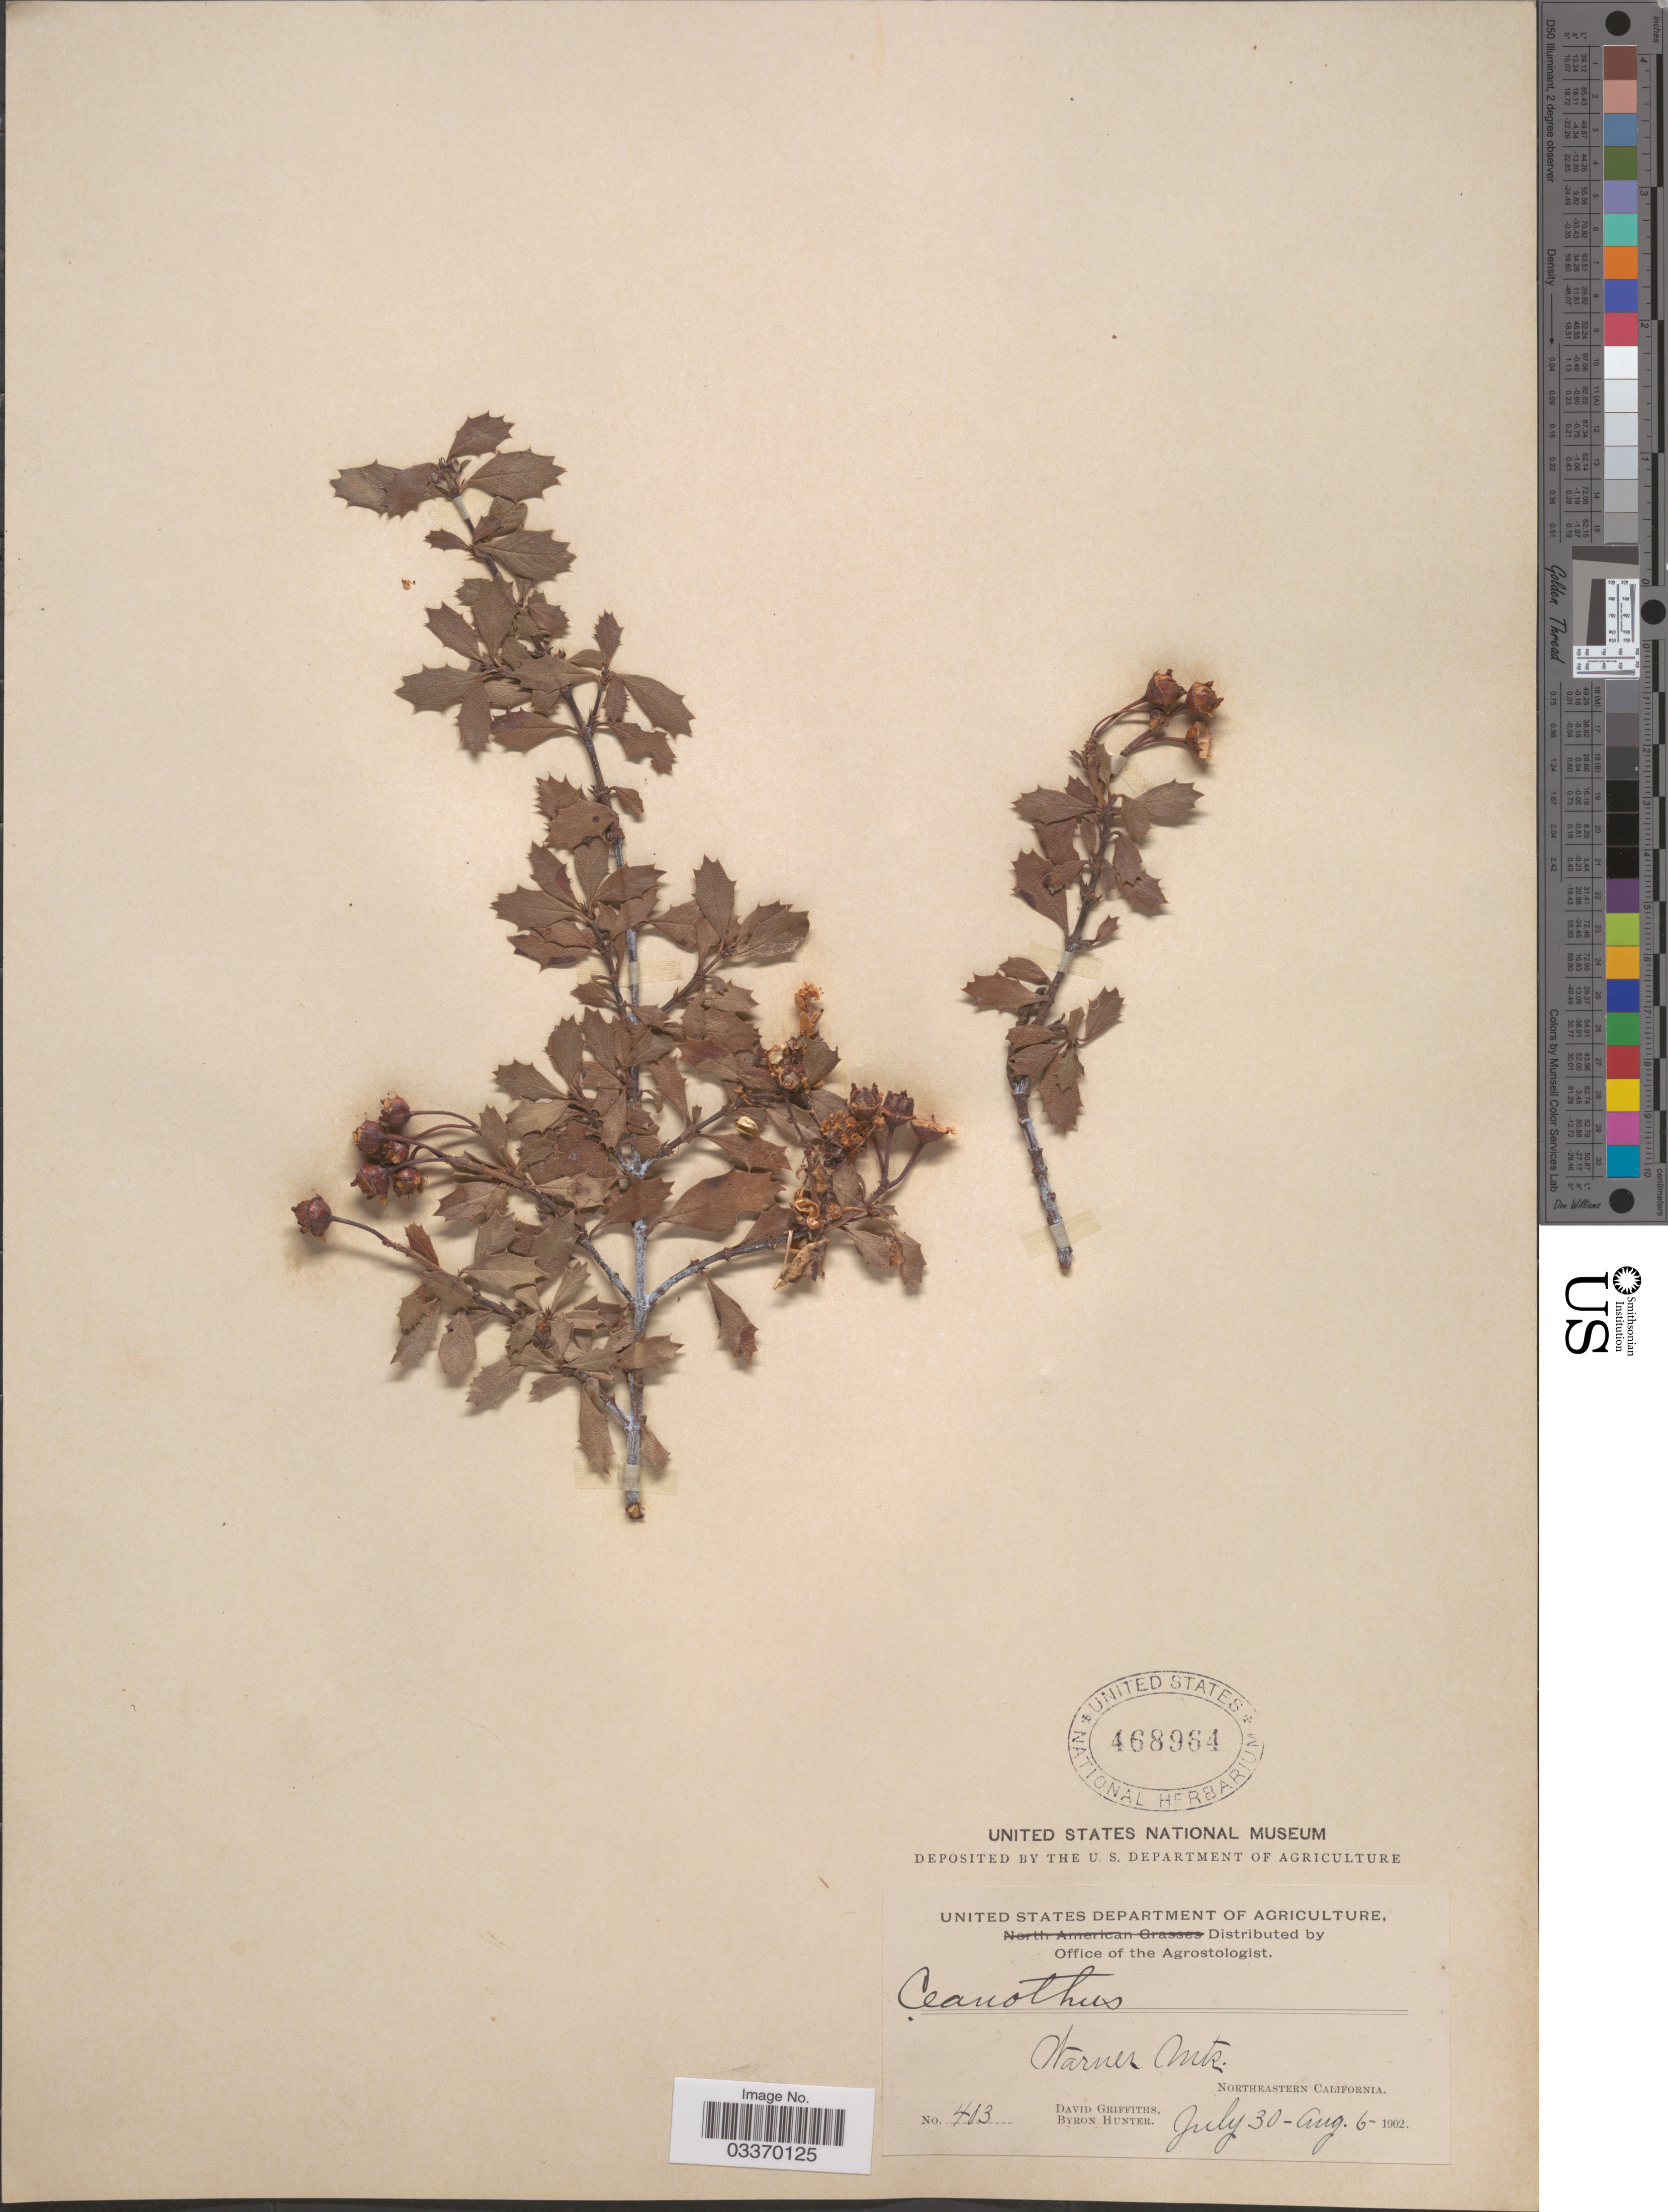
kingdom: Plantae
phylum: Tracheophyta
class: Magnoliopsida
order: Rosales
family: Rhamnaceae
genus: Ceanothus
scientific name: Ceanothus prostratus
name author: Benth.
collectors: D. Griffiths & B. Hunter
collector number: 413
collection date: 1902-07-30/1902-08-06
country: United States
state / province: California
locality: Warner Mts., Northeastern California.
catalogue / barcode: US 468964